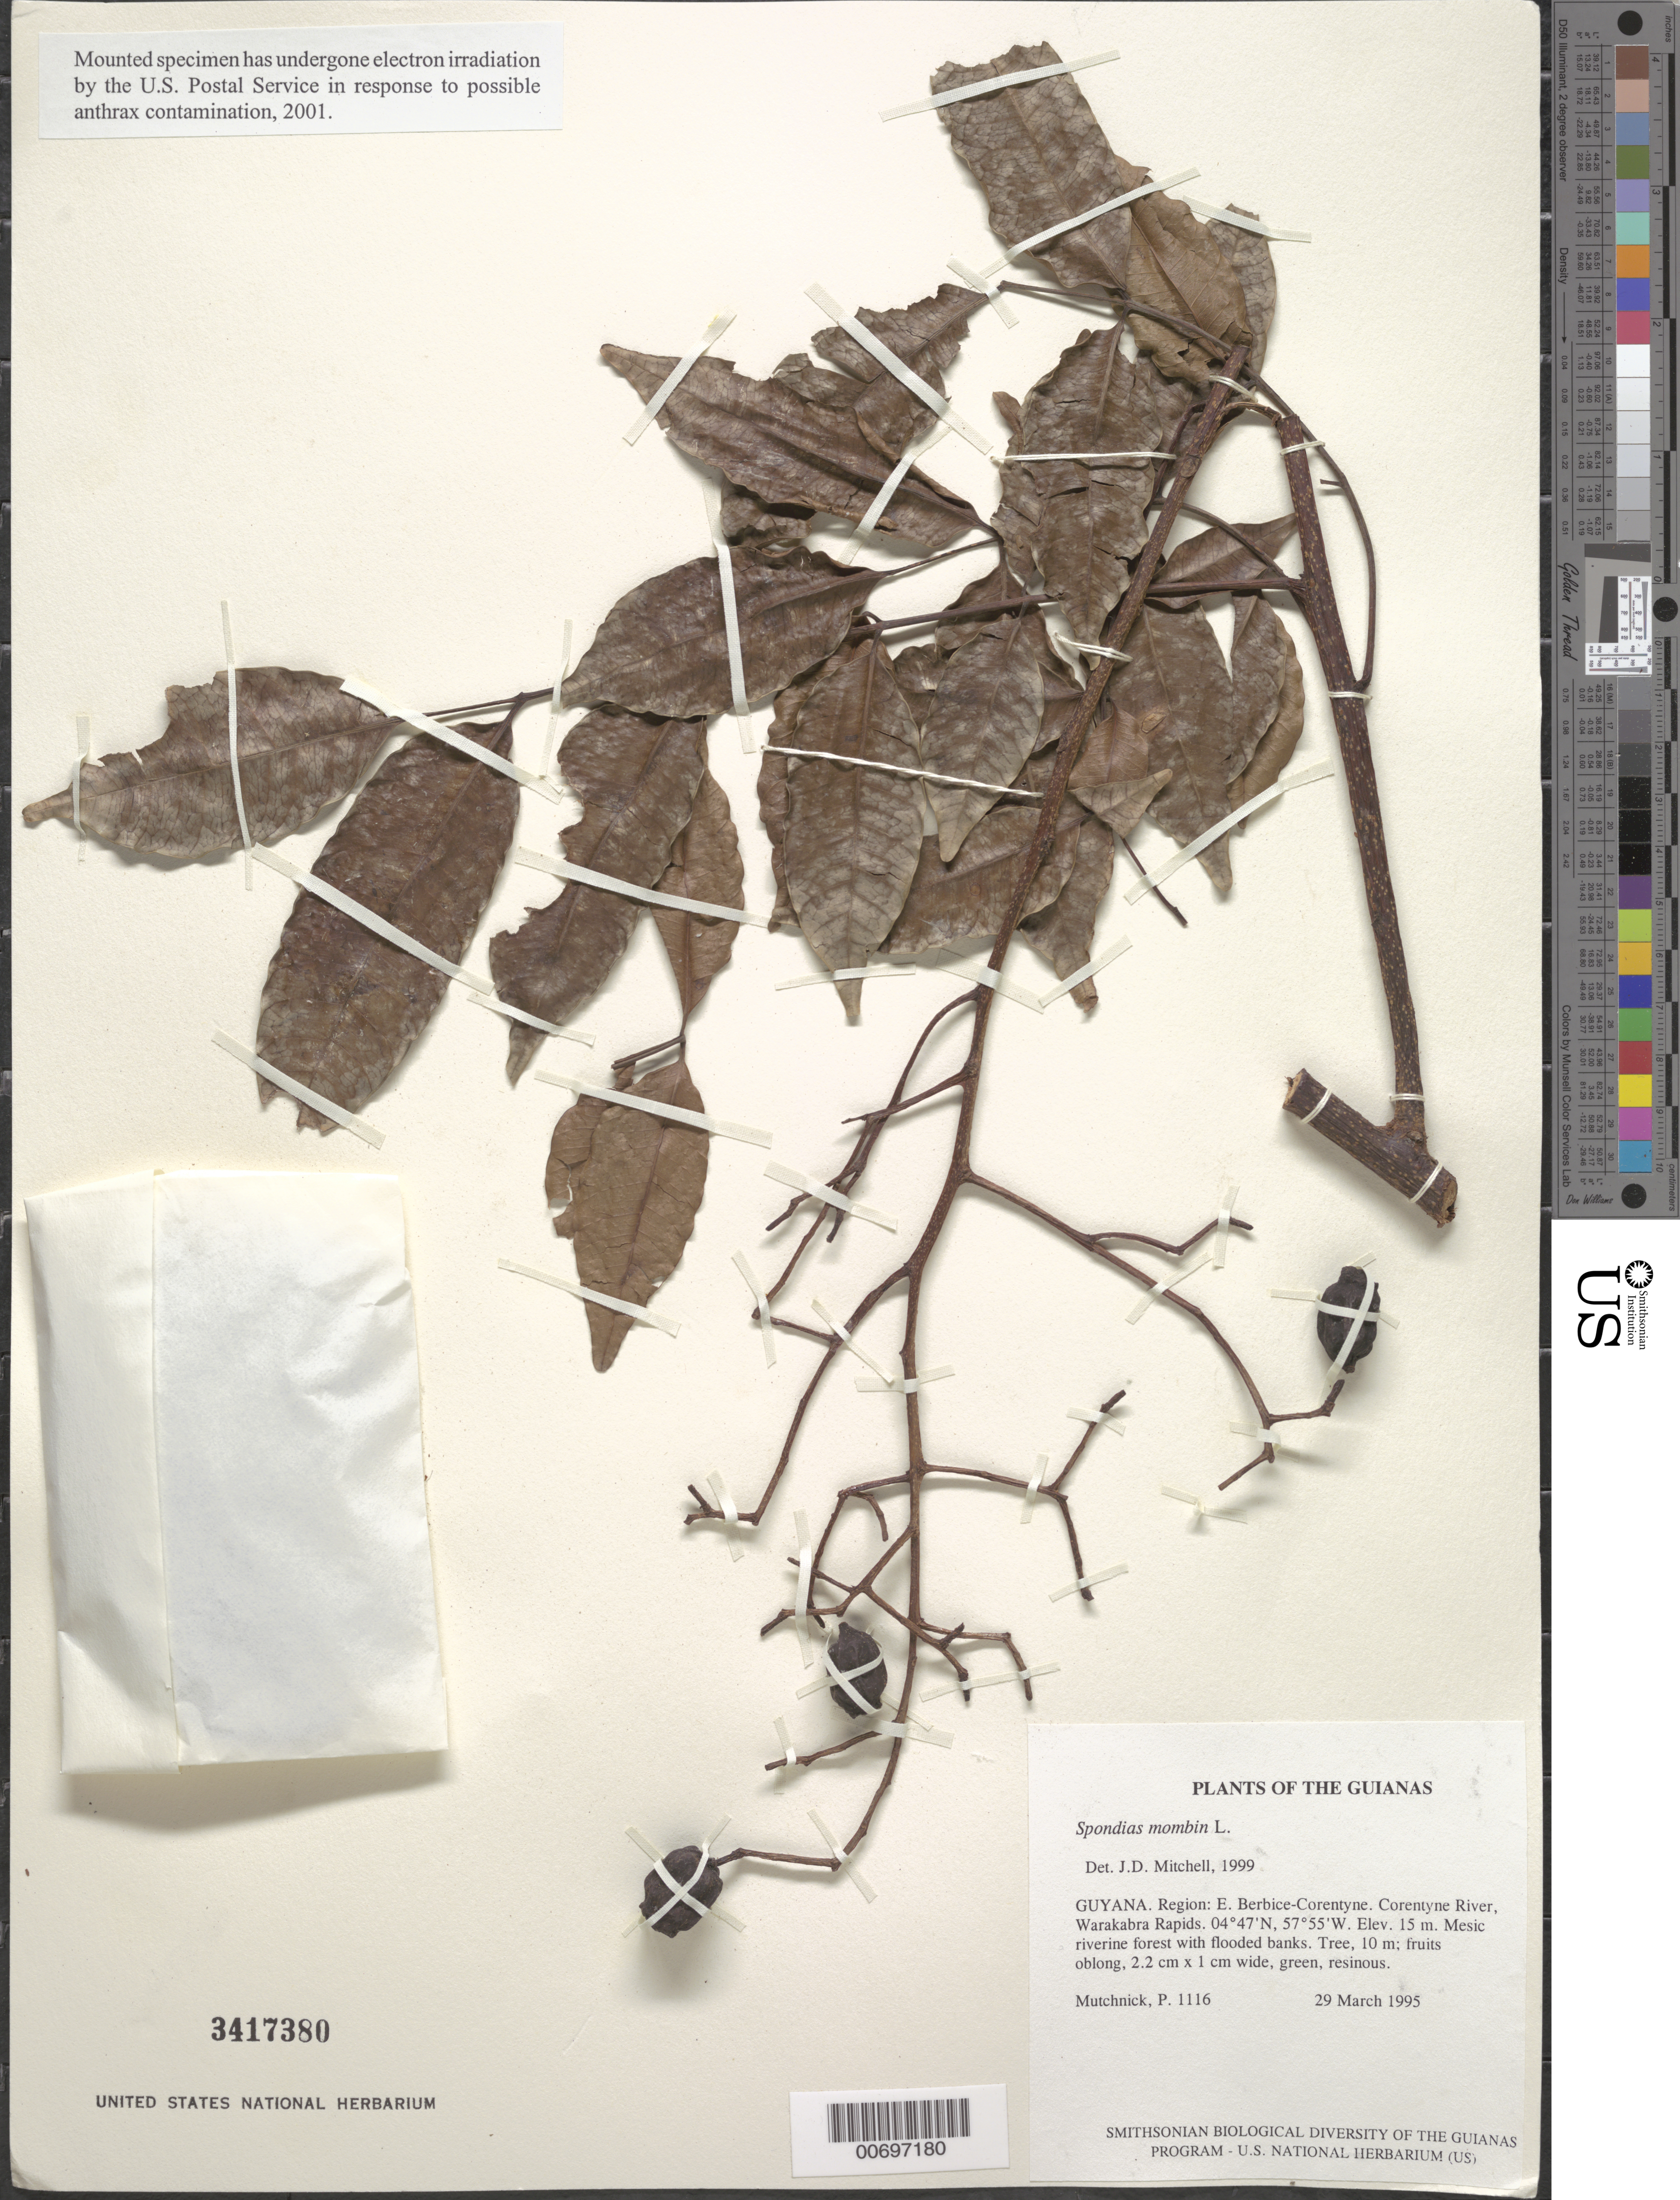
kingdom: Plantae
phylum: Tracheophyta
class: Magnoliopsida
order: Sapindales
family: Anacardiaceae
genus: Spondias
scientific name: Spondias mombin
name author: L.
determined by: Mitchell, John D.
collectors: P. Mutchnick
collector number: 1116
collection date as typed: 29 March 1995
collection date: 1995-03-29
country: Guyana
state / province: E. Berbice-Corentyne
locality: Corentyne River, Warakabra Rapids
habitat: Mesic riverine forest with flooded banks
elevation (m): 15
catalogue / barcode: US 3417380